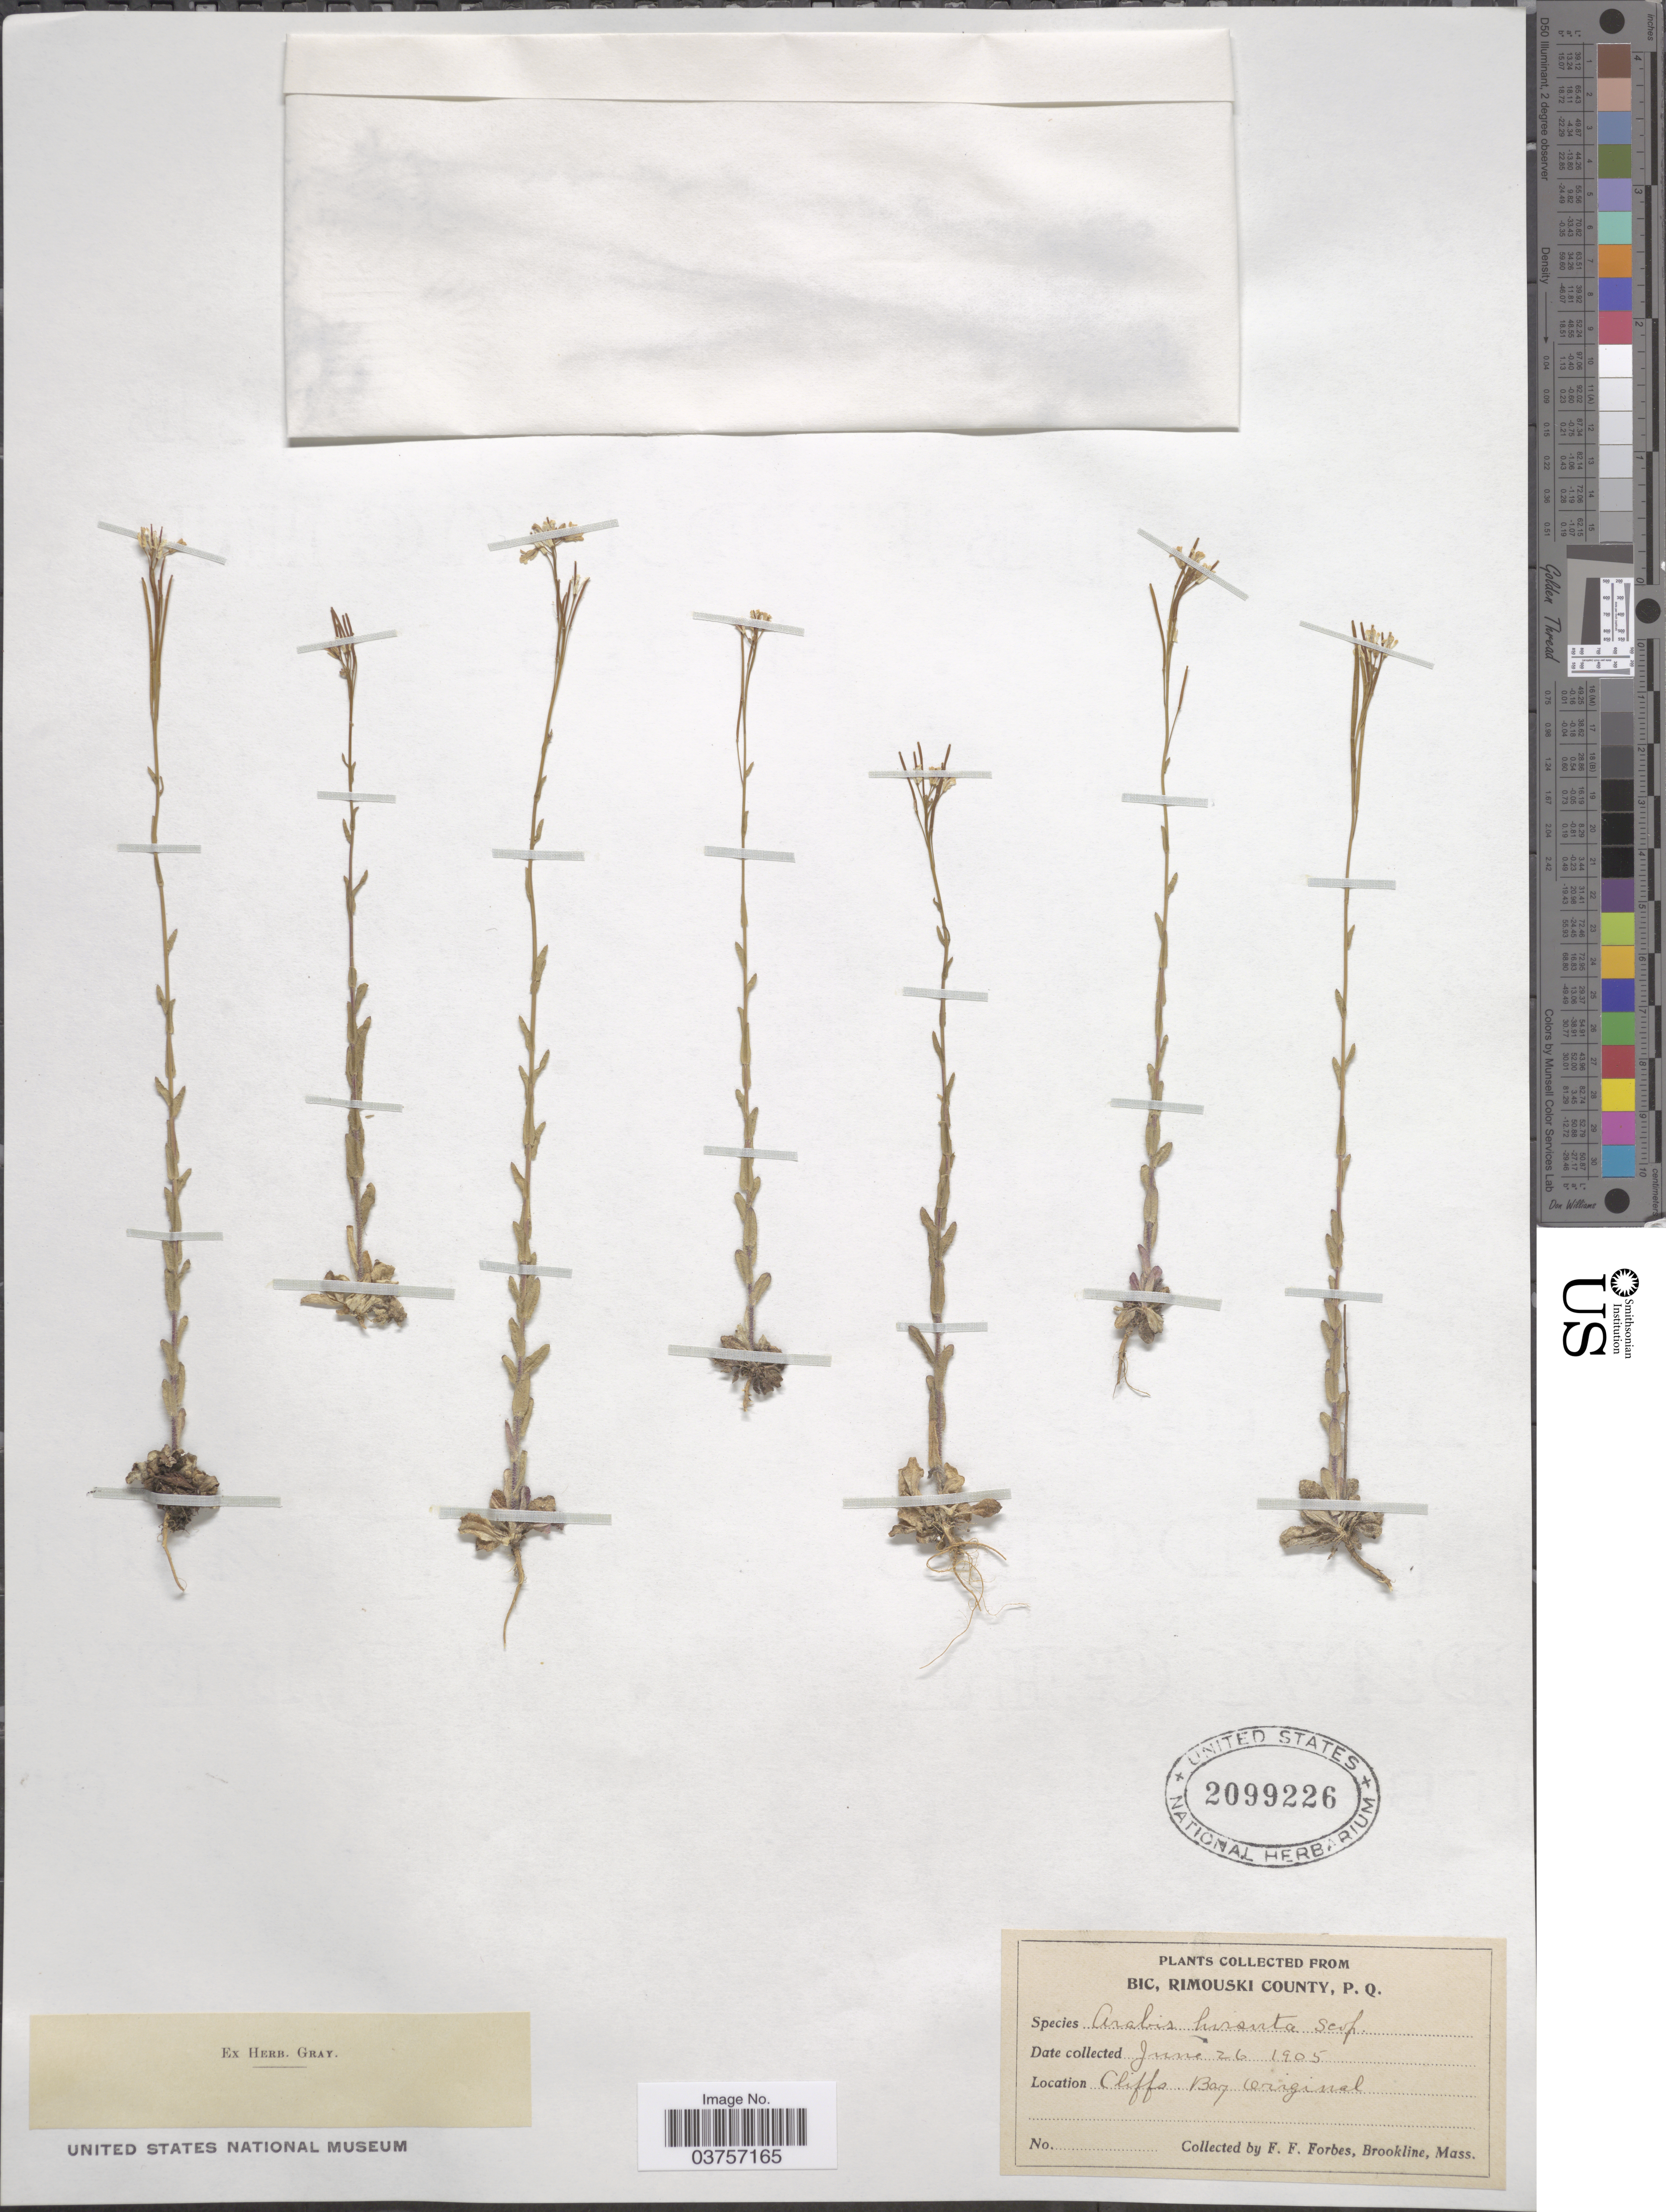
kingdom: Plantae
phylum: Tracheophyta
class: Magnoliopsida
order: Brassicales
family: Brassicaceae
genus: Arabis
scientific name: Arabis hirsuta var. pycnocarpa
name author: M. Hopkins & Rollins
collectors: F. Forbes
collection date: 1905-06-26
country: Canada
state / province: Quebec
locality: BIC, Rimouski County, P. Q.; Cliffs Bay Original.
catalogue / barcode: US 2099226